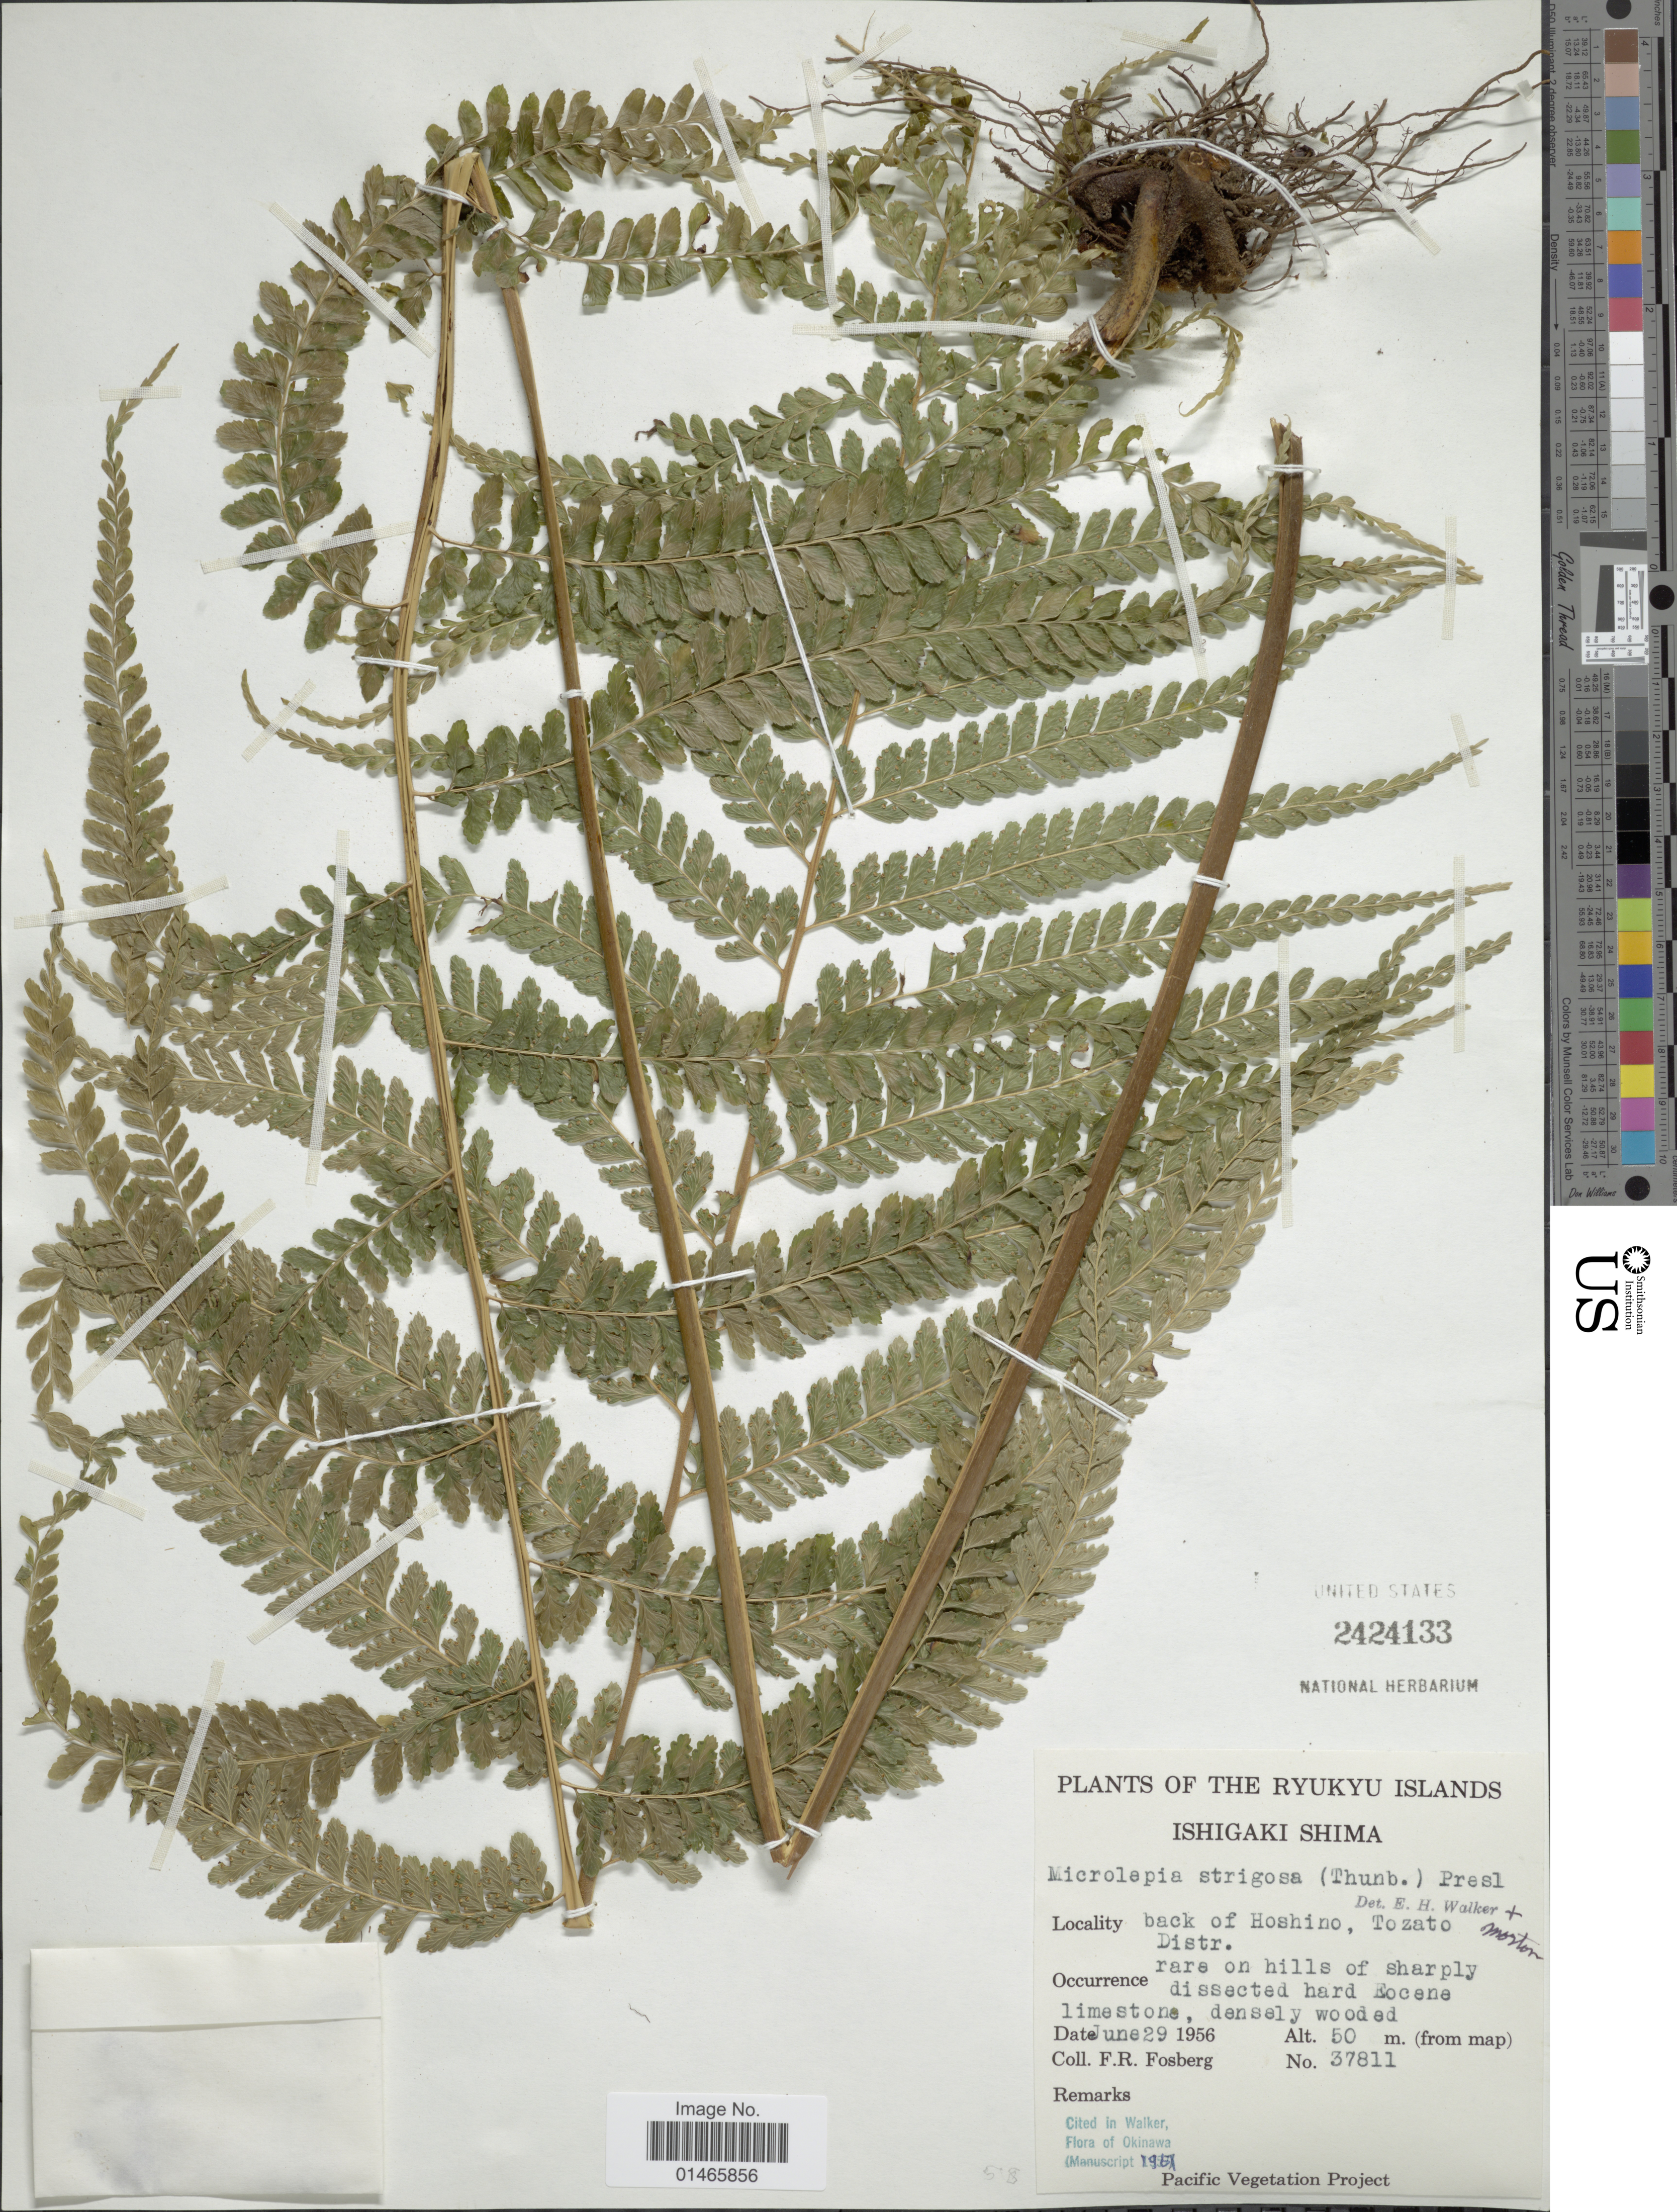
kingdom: Plantae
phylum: Tracheophyta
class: Polypodiopsida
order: Polypodiales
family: Dennstaedtiaceae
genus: Microlepia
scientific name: Microlepia strigosa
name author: (Thunb.) J. Presl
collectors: F. R. Fosberg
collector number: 37811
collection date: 1956-06-29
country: Japan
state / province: Okinawa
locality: Ryukyu Island, Ishigaki Shima, back of Hoshino, Tozato Distr.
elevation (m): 50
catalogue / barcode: US 2424133